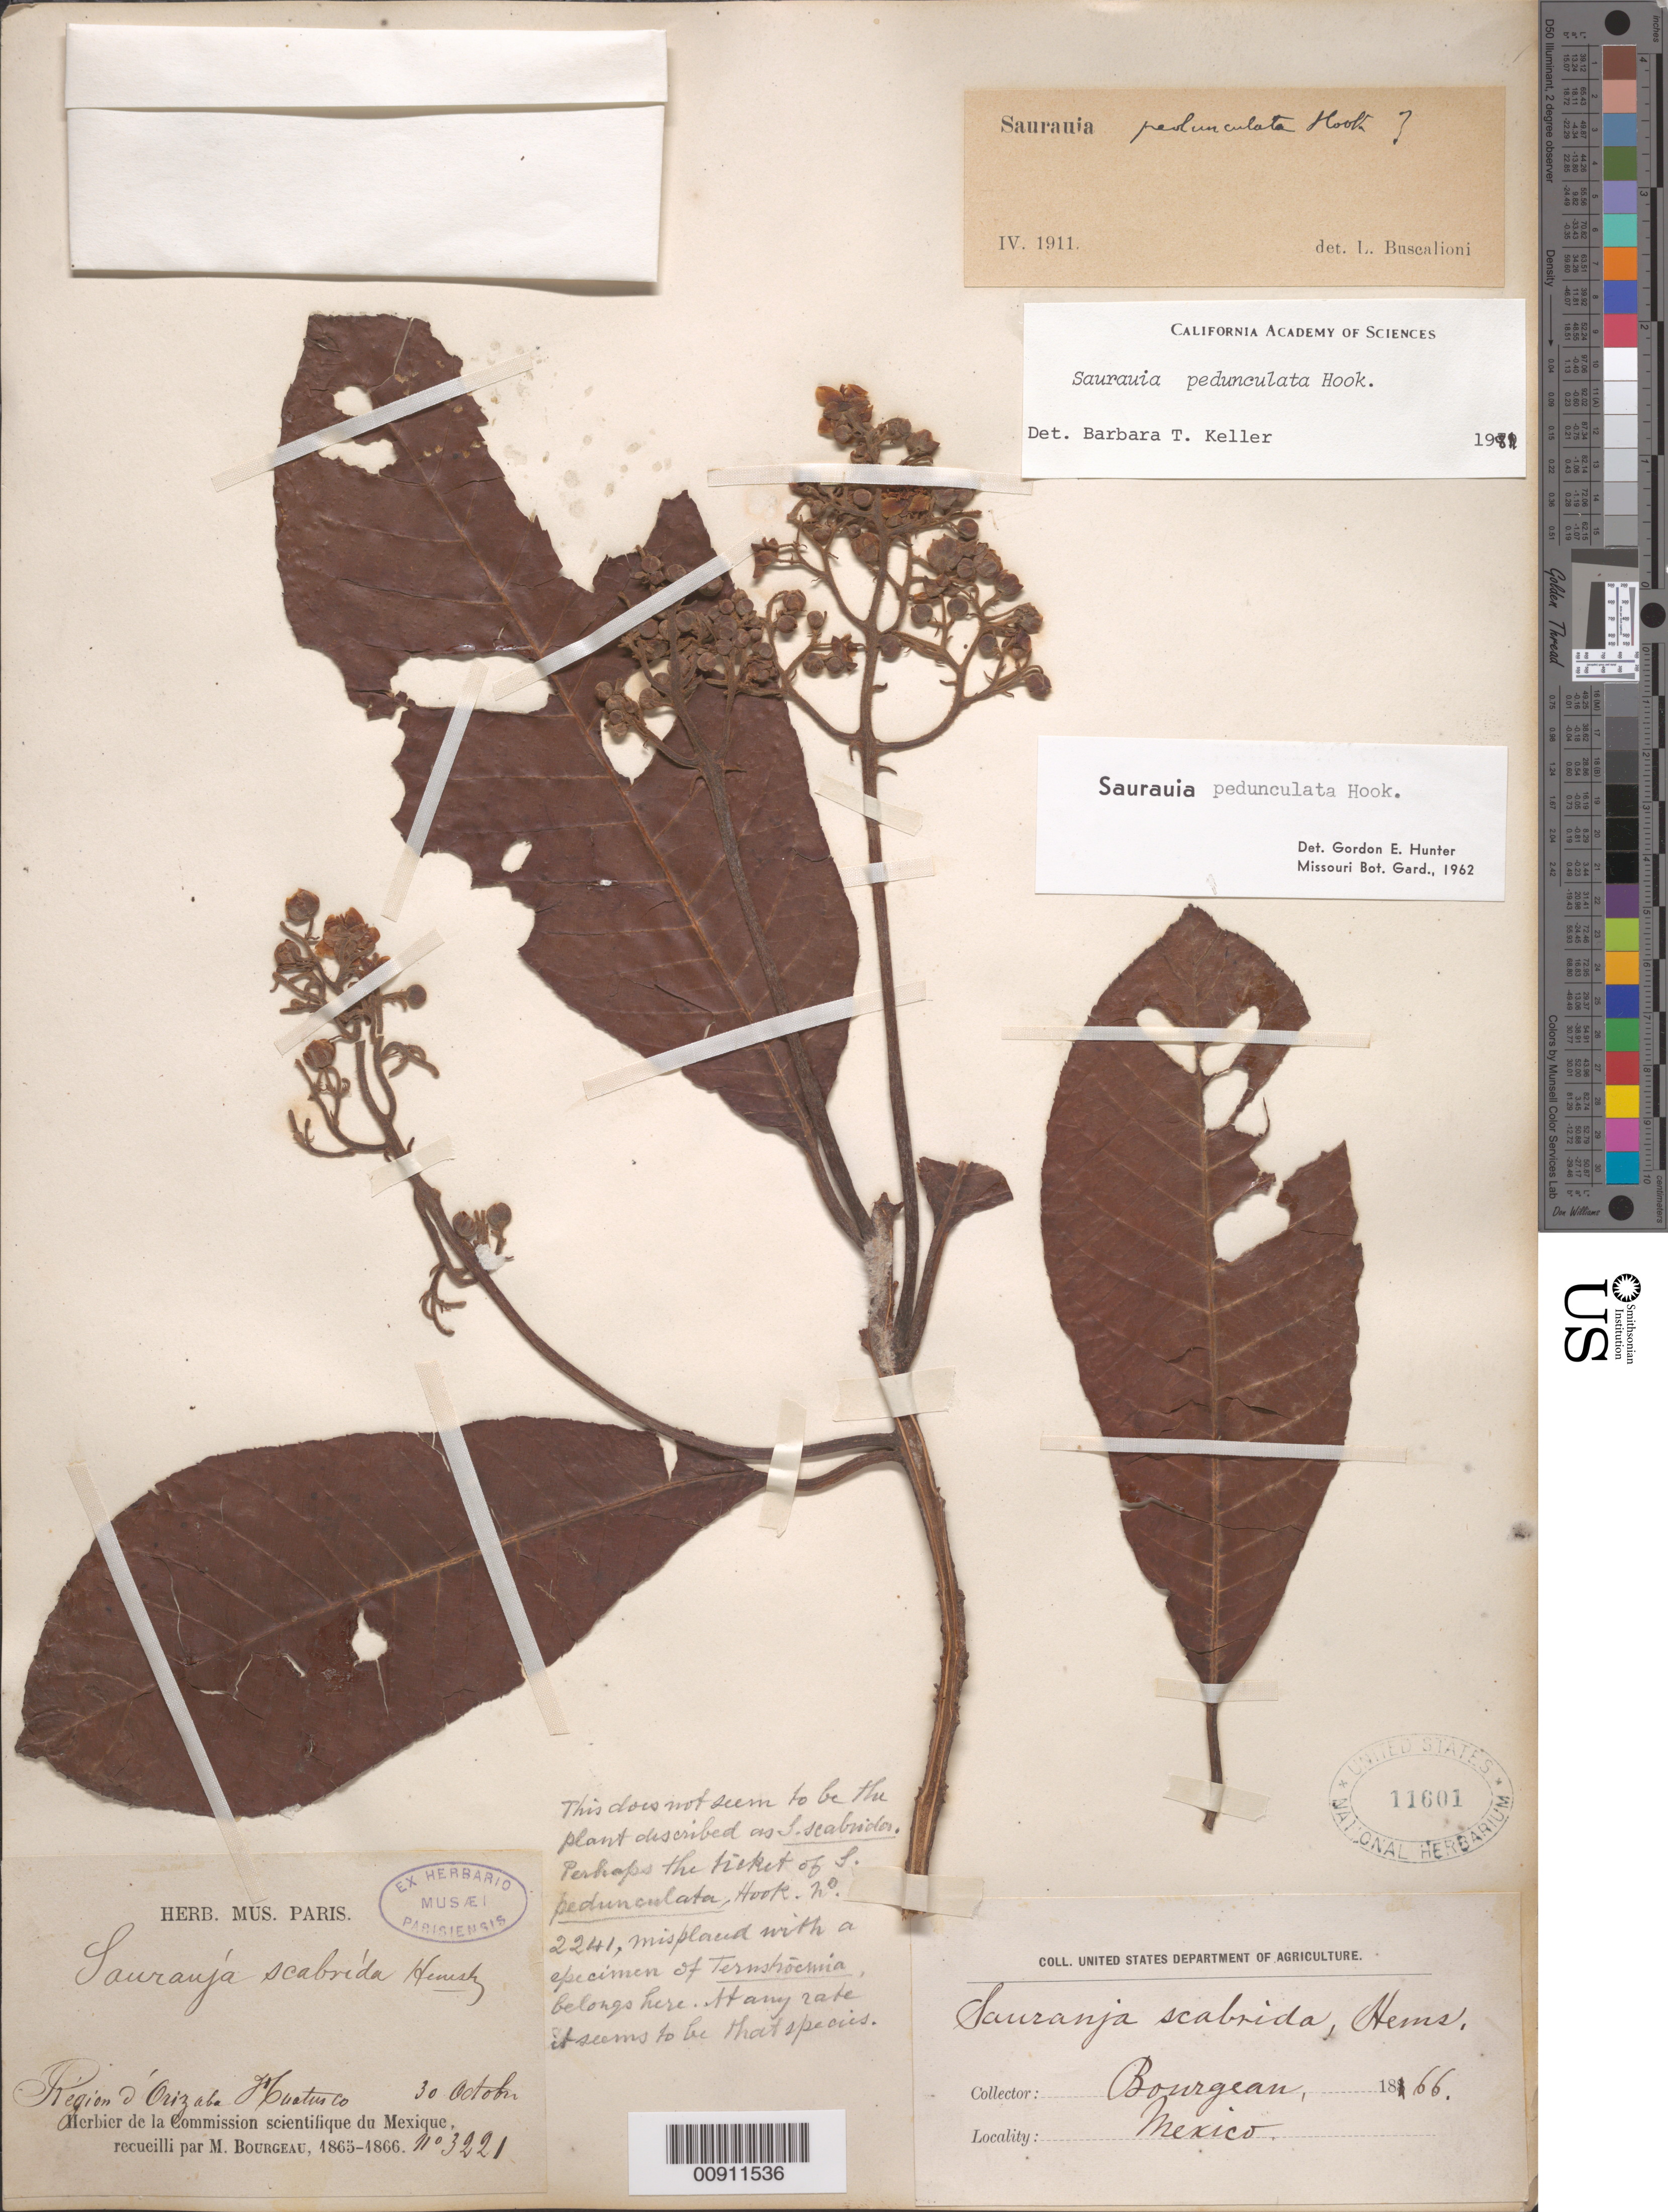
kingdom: Plantae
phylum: Tracheophyta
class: Magnoliopsida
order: Ericales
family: Actinidiaceae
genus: Saurauia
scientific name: Saurauia pedunculata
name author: Hook.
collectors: E. Bourgeau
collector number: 3221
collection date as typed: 30 Oct 1866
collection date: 1866-10-30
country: Mexico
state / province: Veracruz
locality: Region d'Orizaba, Huatusco.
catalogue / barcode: US 11601